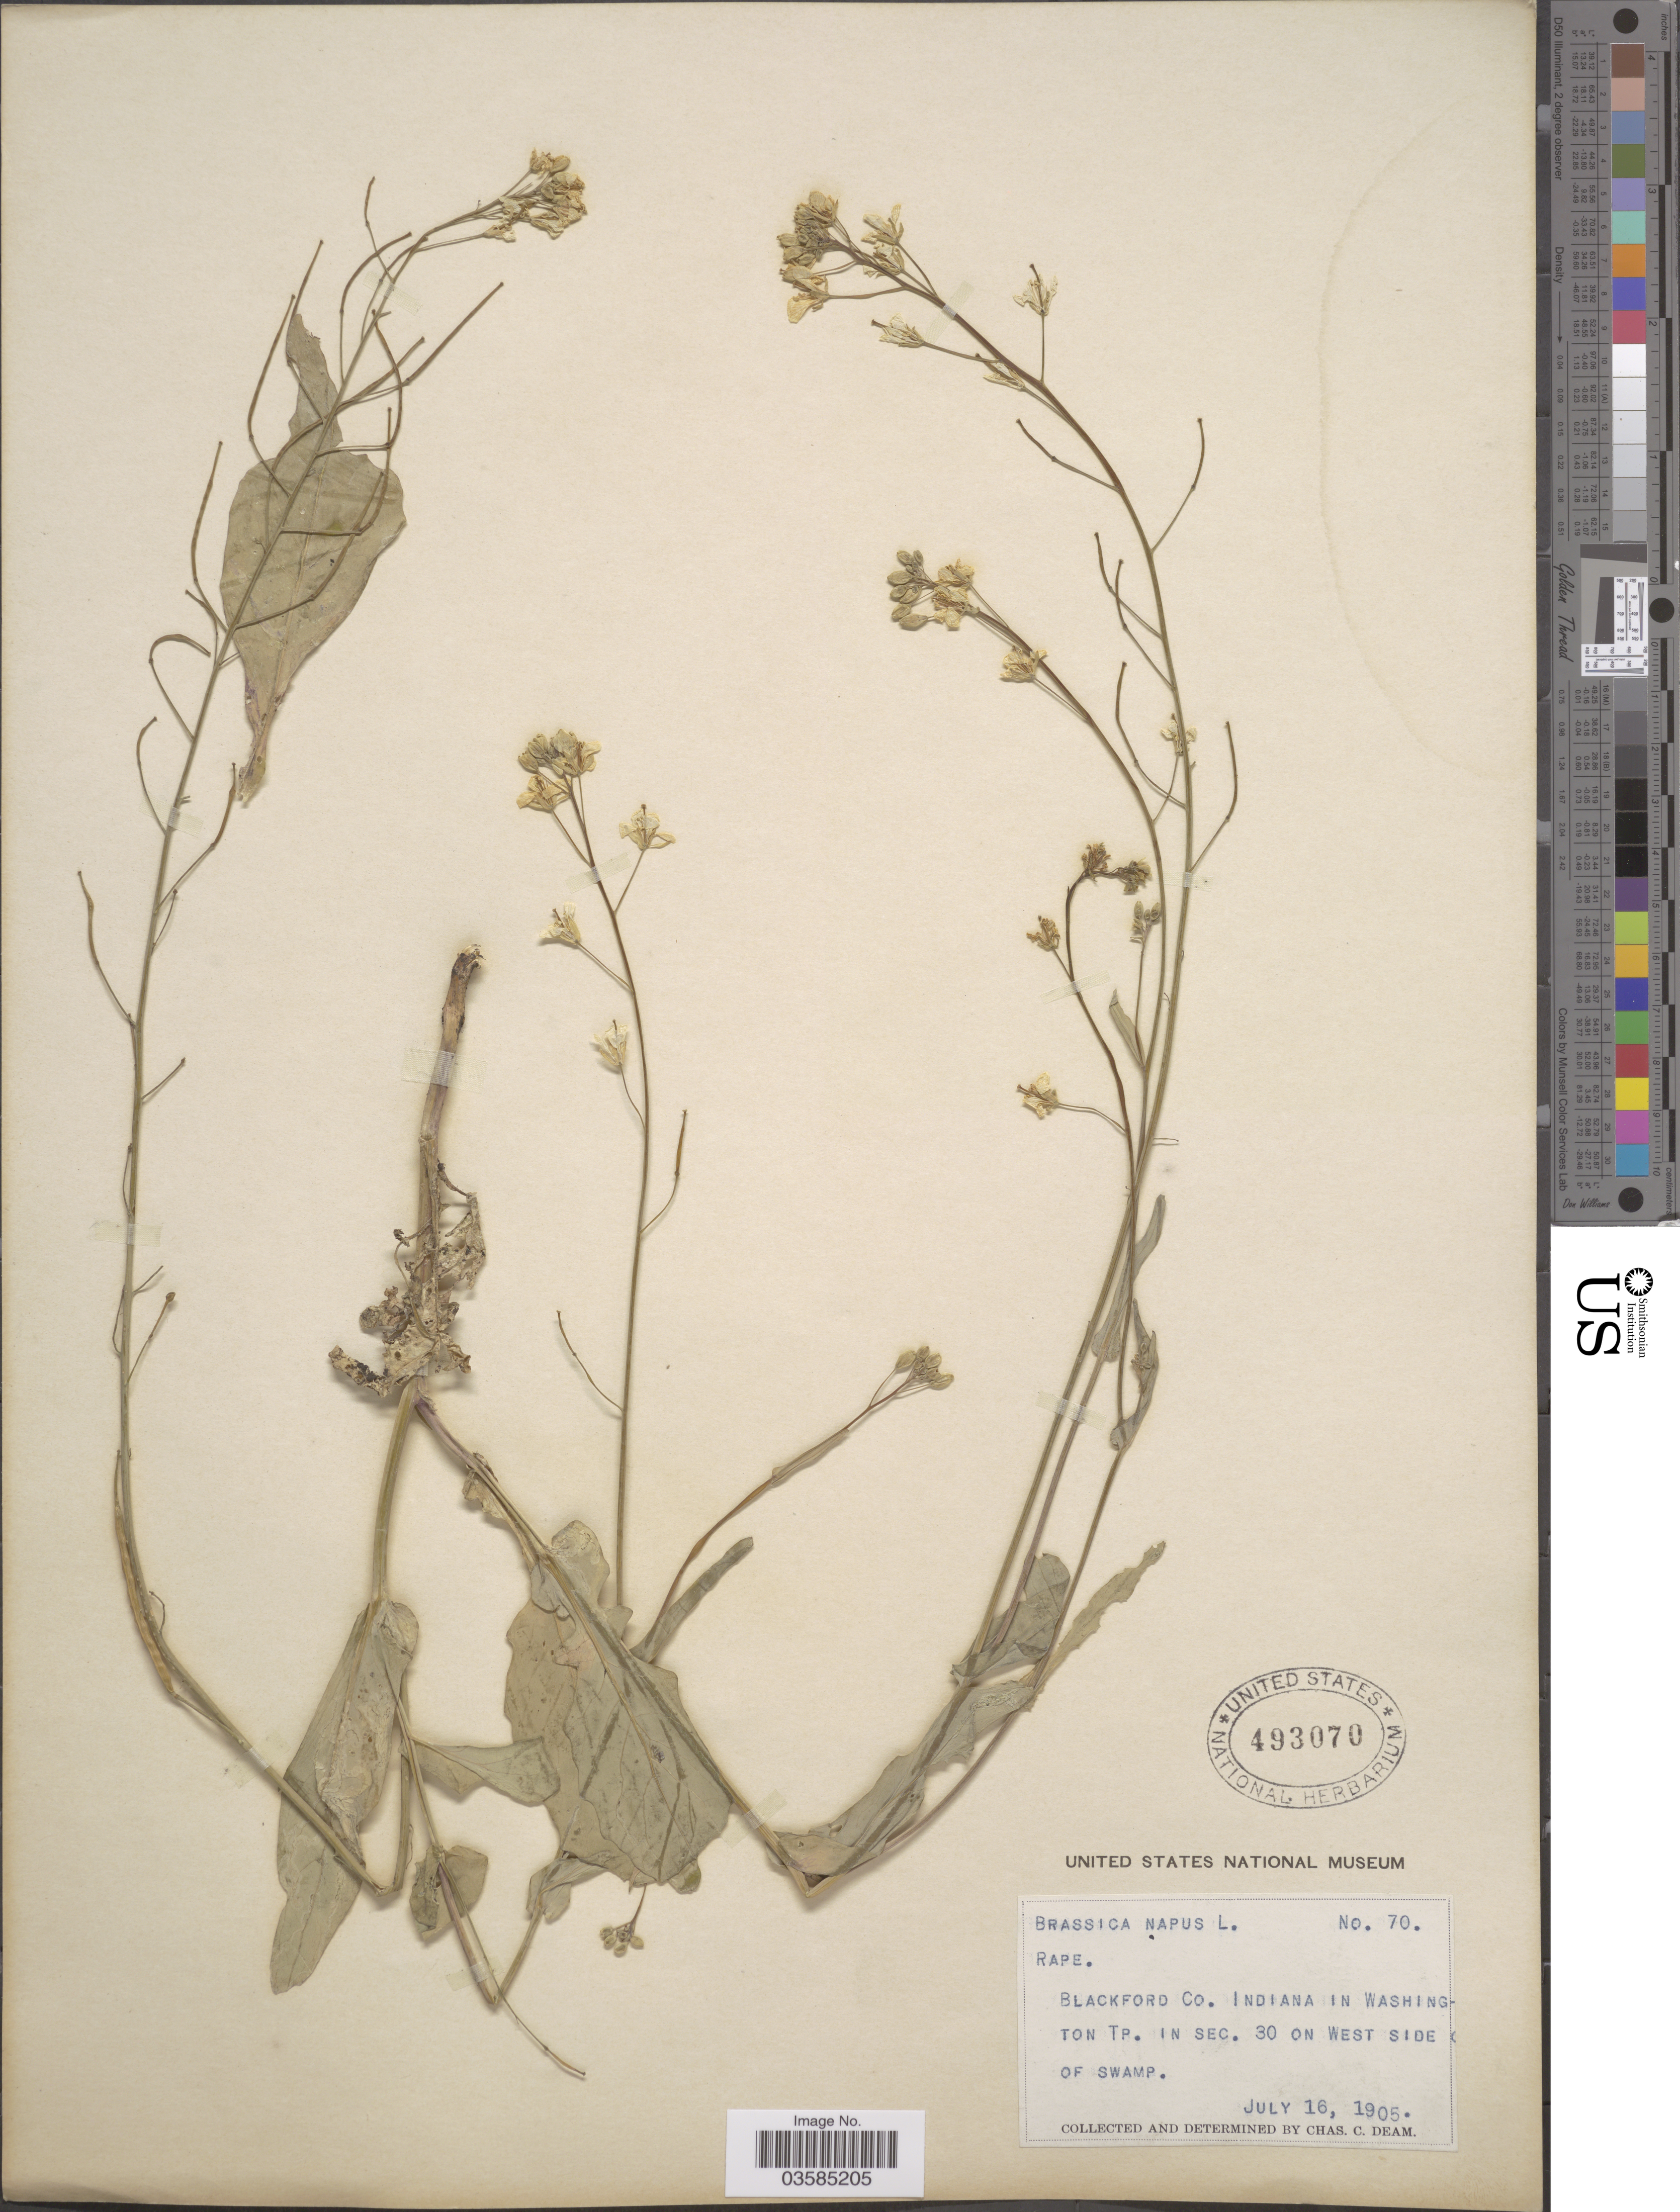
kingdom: Plantae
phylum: Tracheophyta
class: Magnoliopsida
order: Brassicales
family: Brassicaceae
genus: Brassica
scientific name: Brassica napus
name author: L.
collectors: C. Deam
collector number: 70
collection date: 1905-07-16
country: United States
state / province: Indiana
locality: Blackford Co. Indiana in Washington. In sec. 30 on west side of swamp.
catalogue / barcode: US 493070